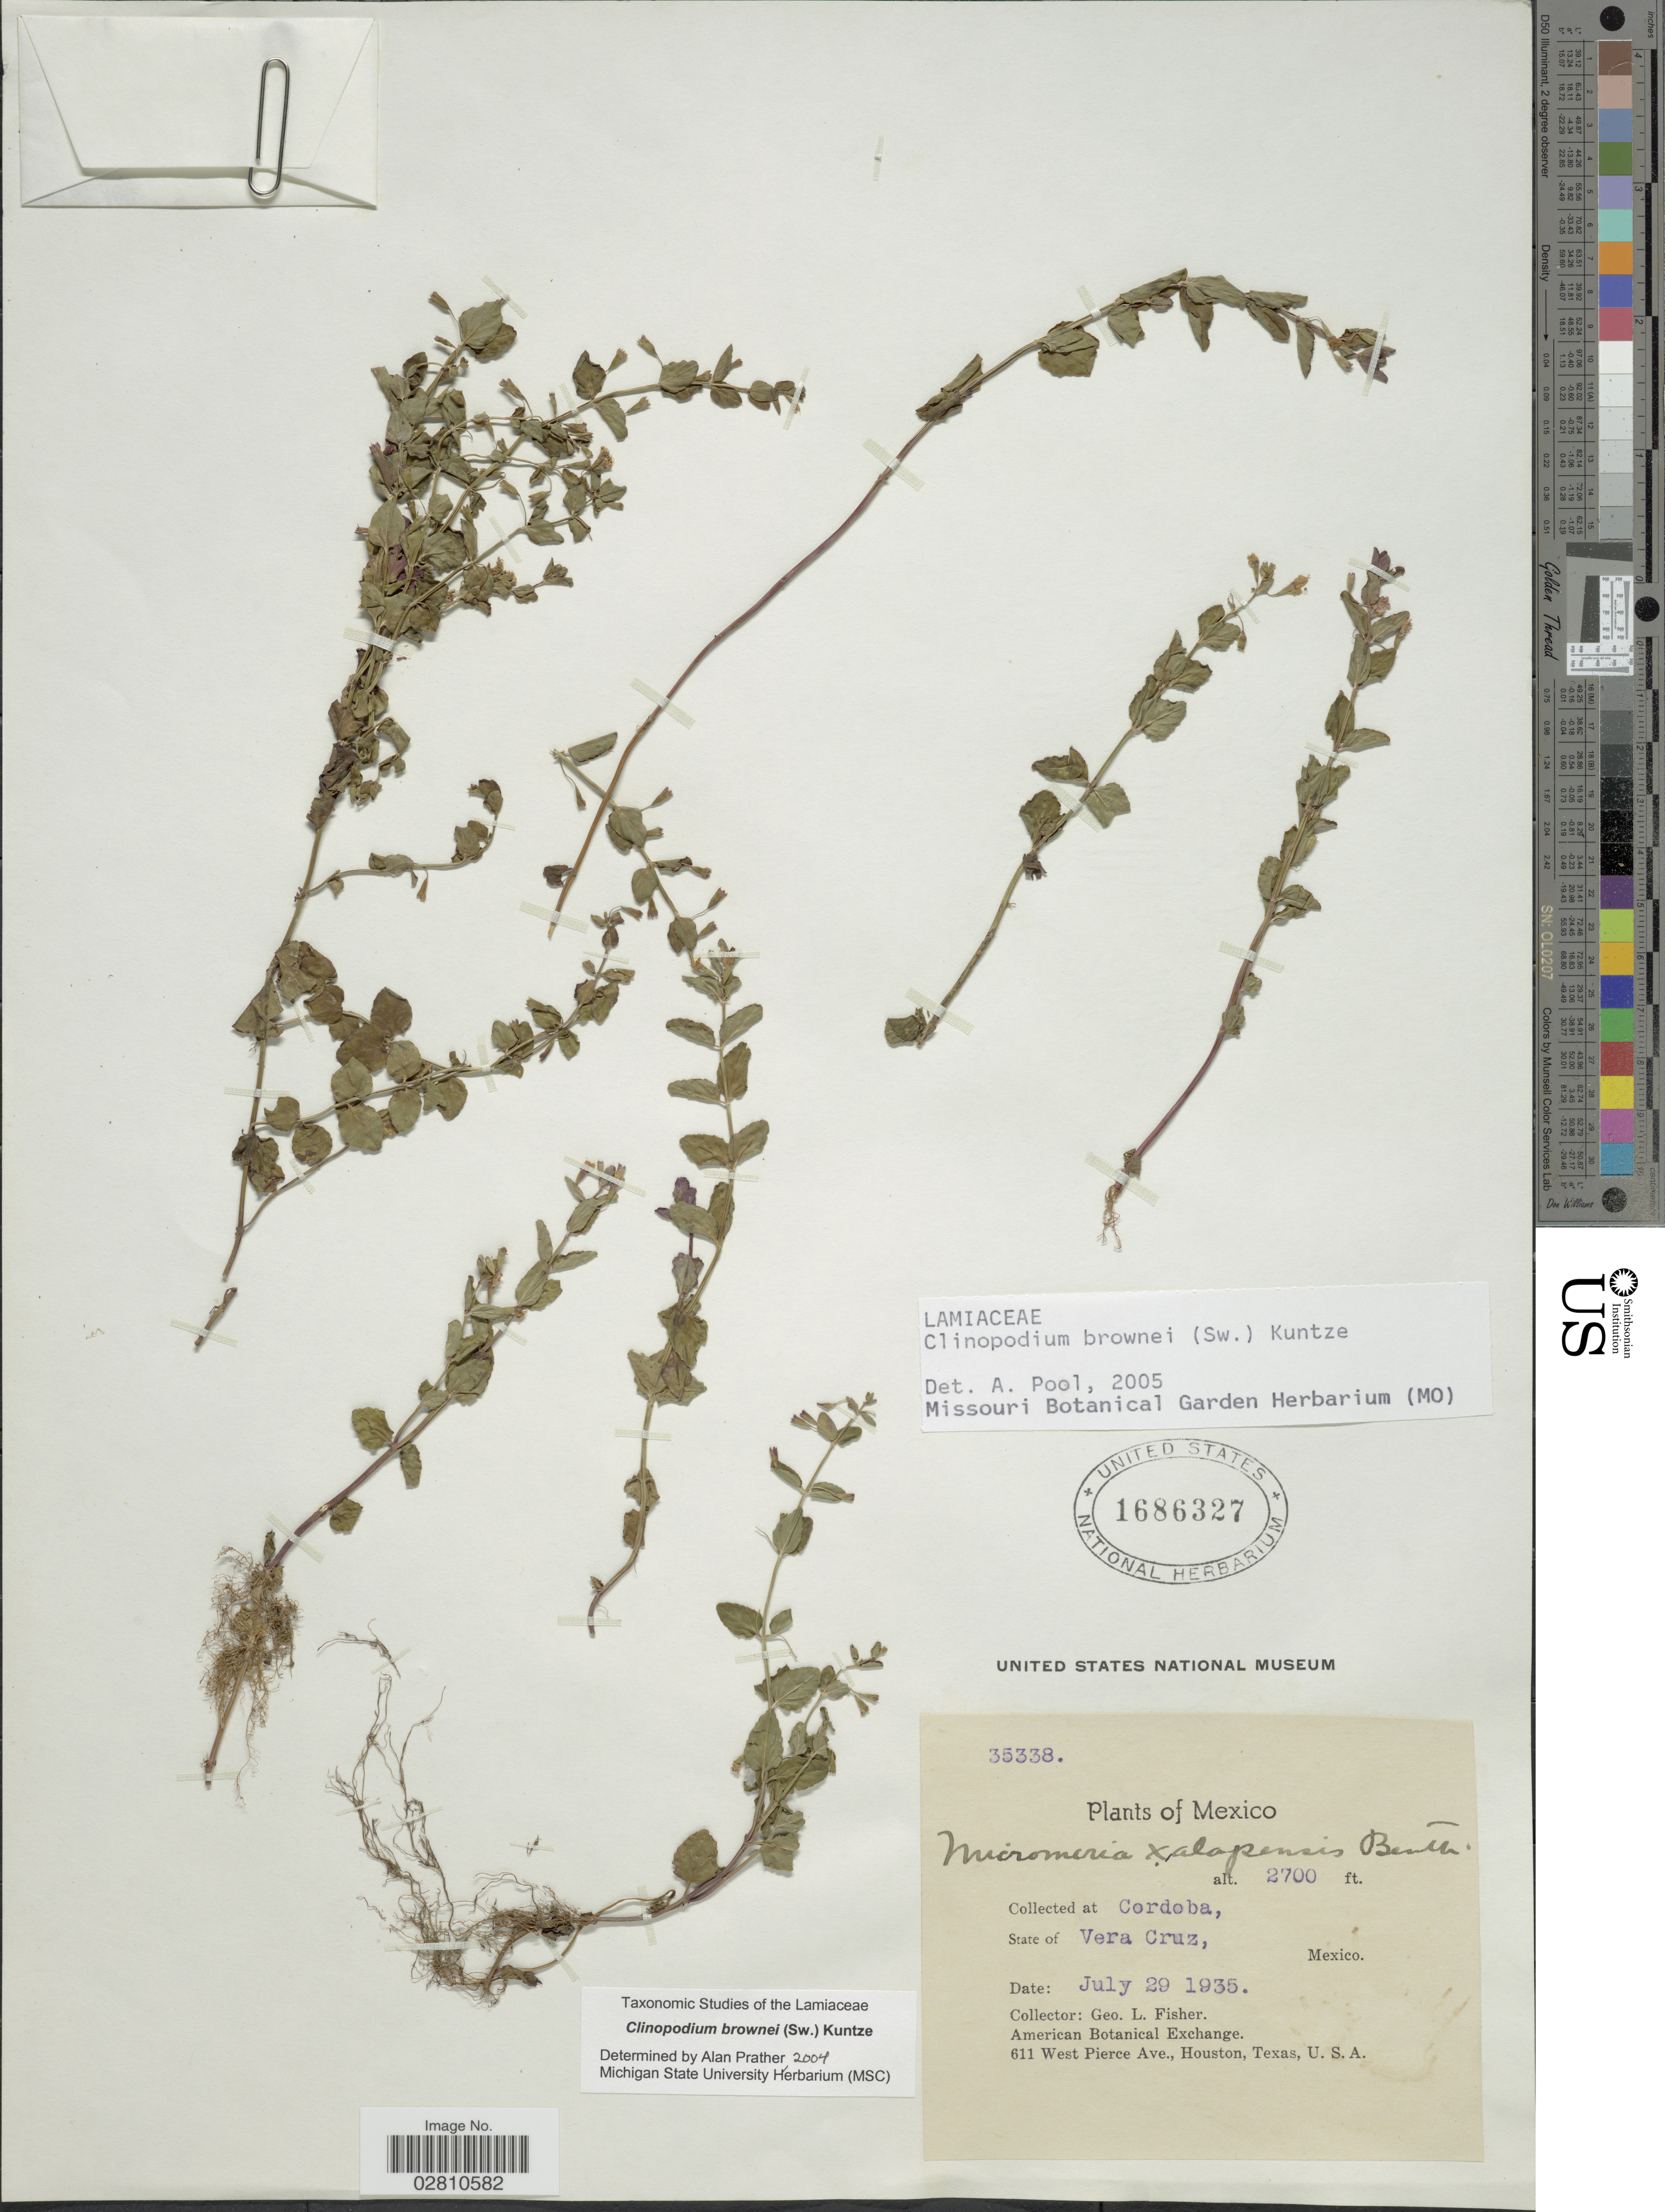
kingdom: Plantae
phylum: Tracheophyta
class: Magnoliopsida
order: Lamiales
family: Lamiaceae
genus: Clinopodium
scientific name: Clinopodium brownei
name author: (Sw.) Kuntze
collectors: G. L. Fisher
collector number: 35338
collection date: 1935-07-29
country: Mexico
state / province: Veracruz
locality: Cordoba, State of Vera Cruz.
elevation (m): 823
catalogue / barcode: US 1686327